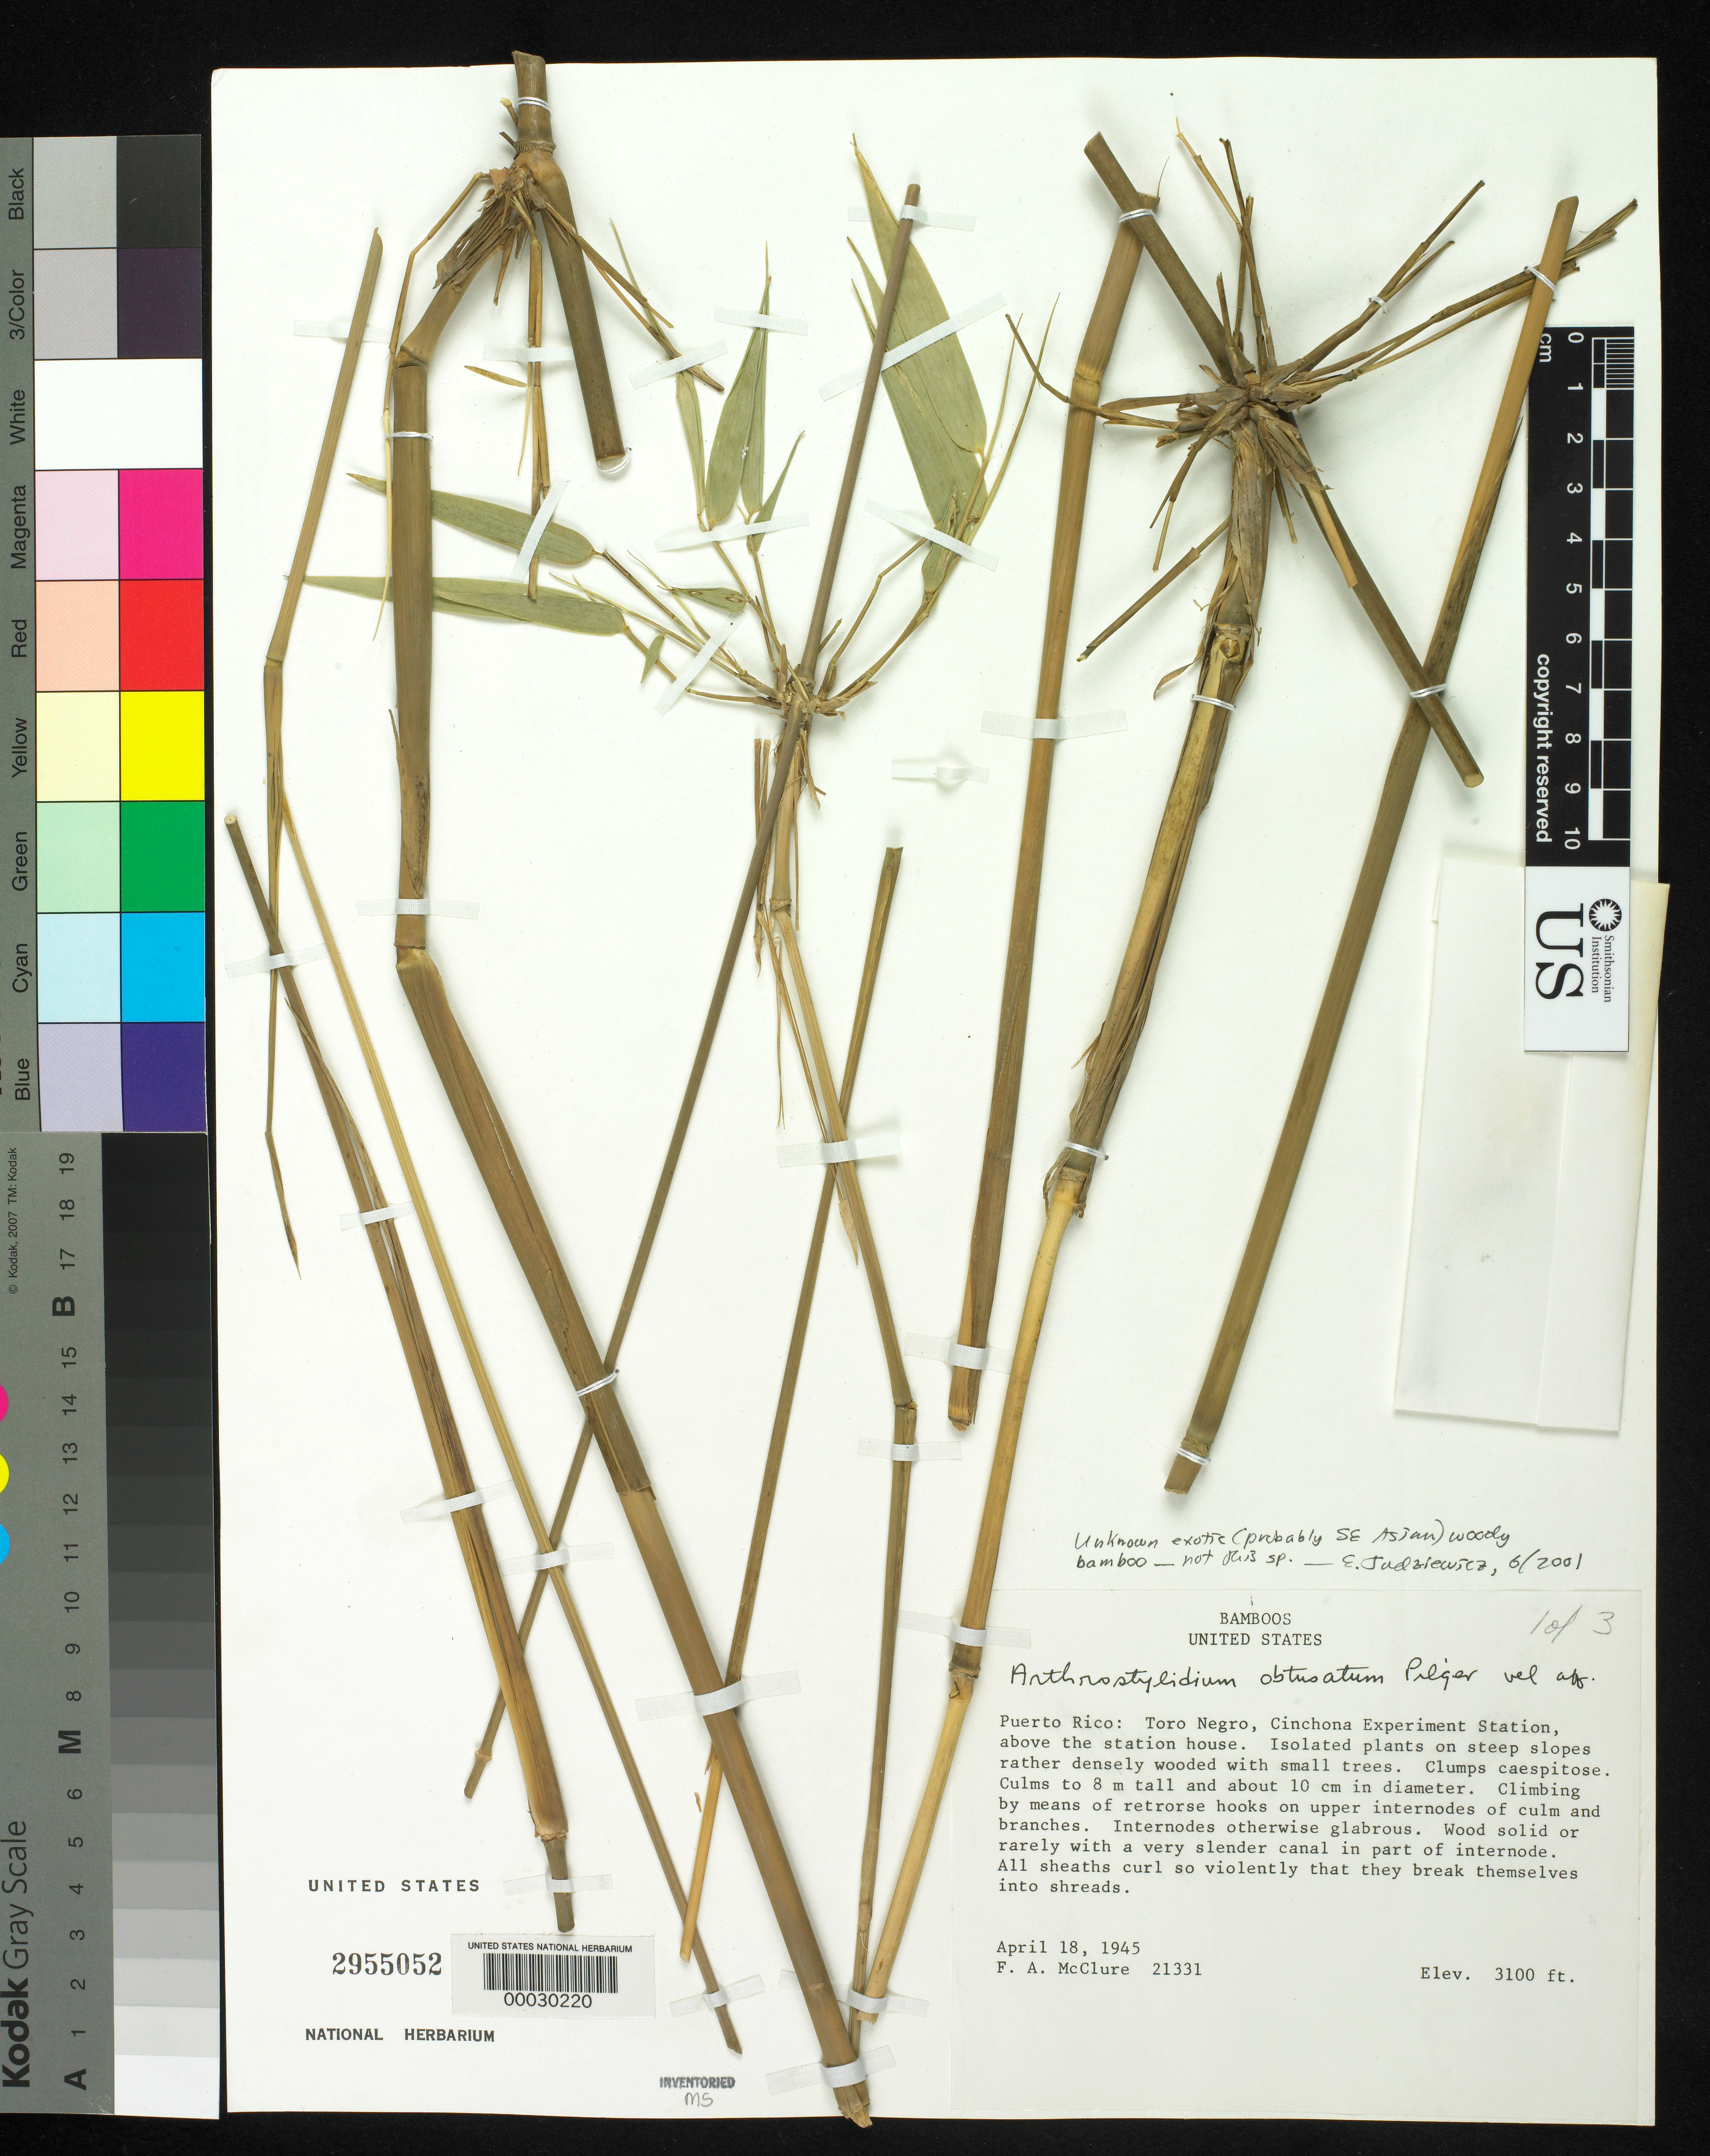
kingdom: Plantae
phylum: Tracheophyta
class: Liliopsida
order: Poales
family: Poaceae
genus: Arthrostylidium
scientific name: Arthrostylidium obtusatum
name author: Pilg. in Urb.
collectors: F. A. McClure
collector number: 21331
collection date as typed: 18 Apr 1945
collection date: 1945-04-18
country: Puerto Rico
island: Greater Antilles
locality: Toro negro, cinchona experiment station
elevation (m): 946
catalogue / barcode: US 2955052